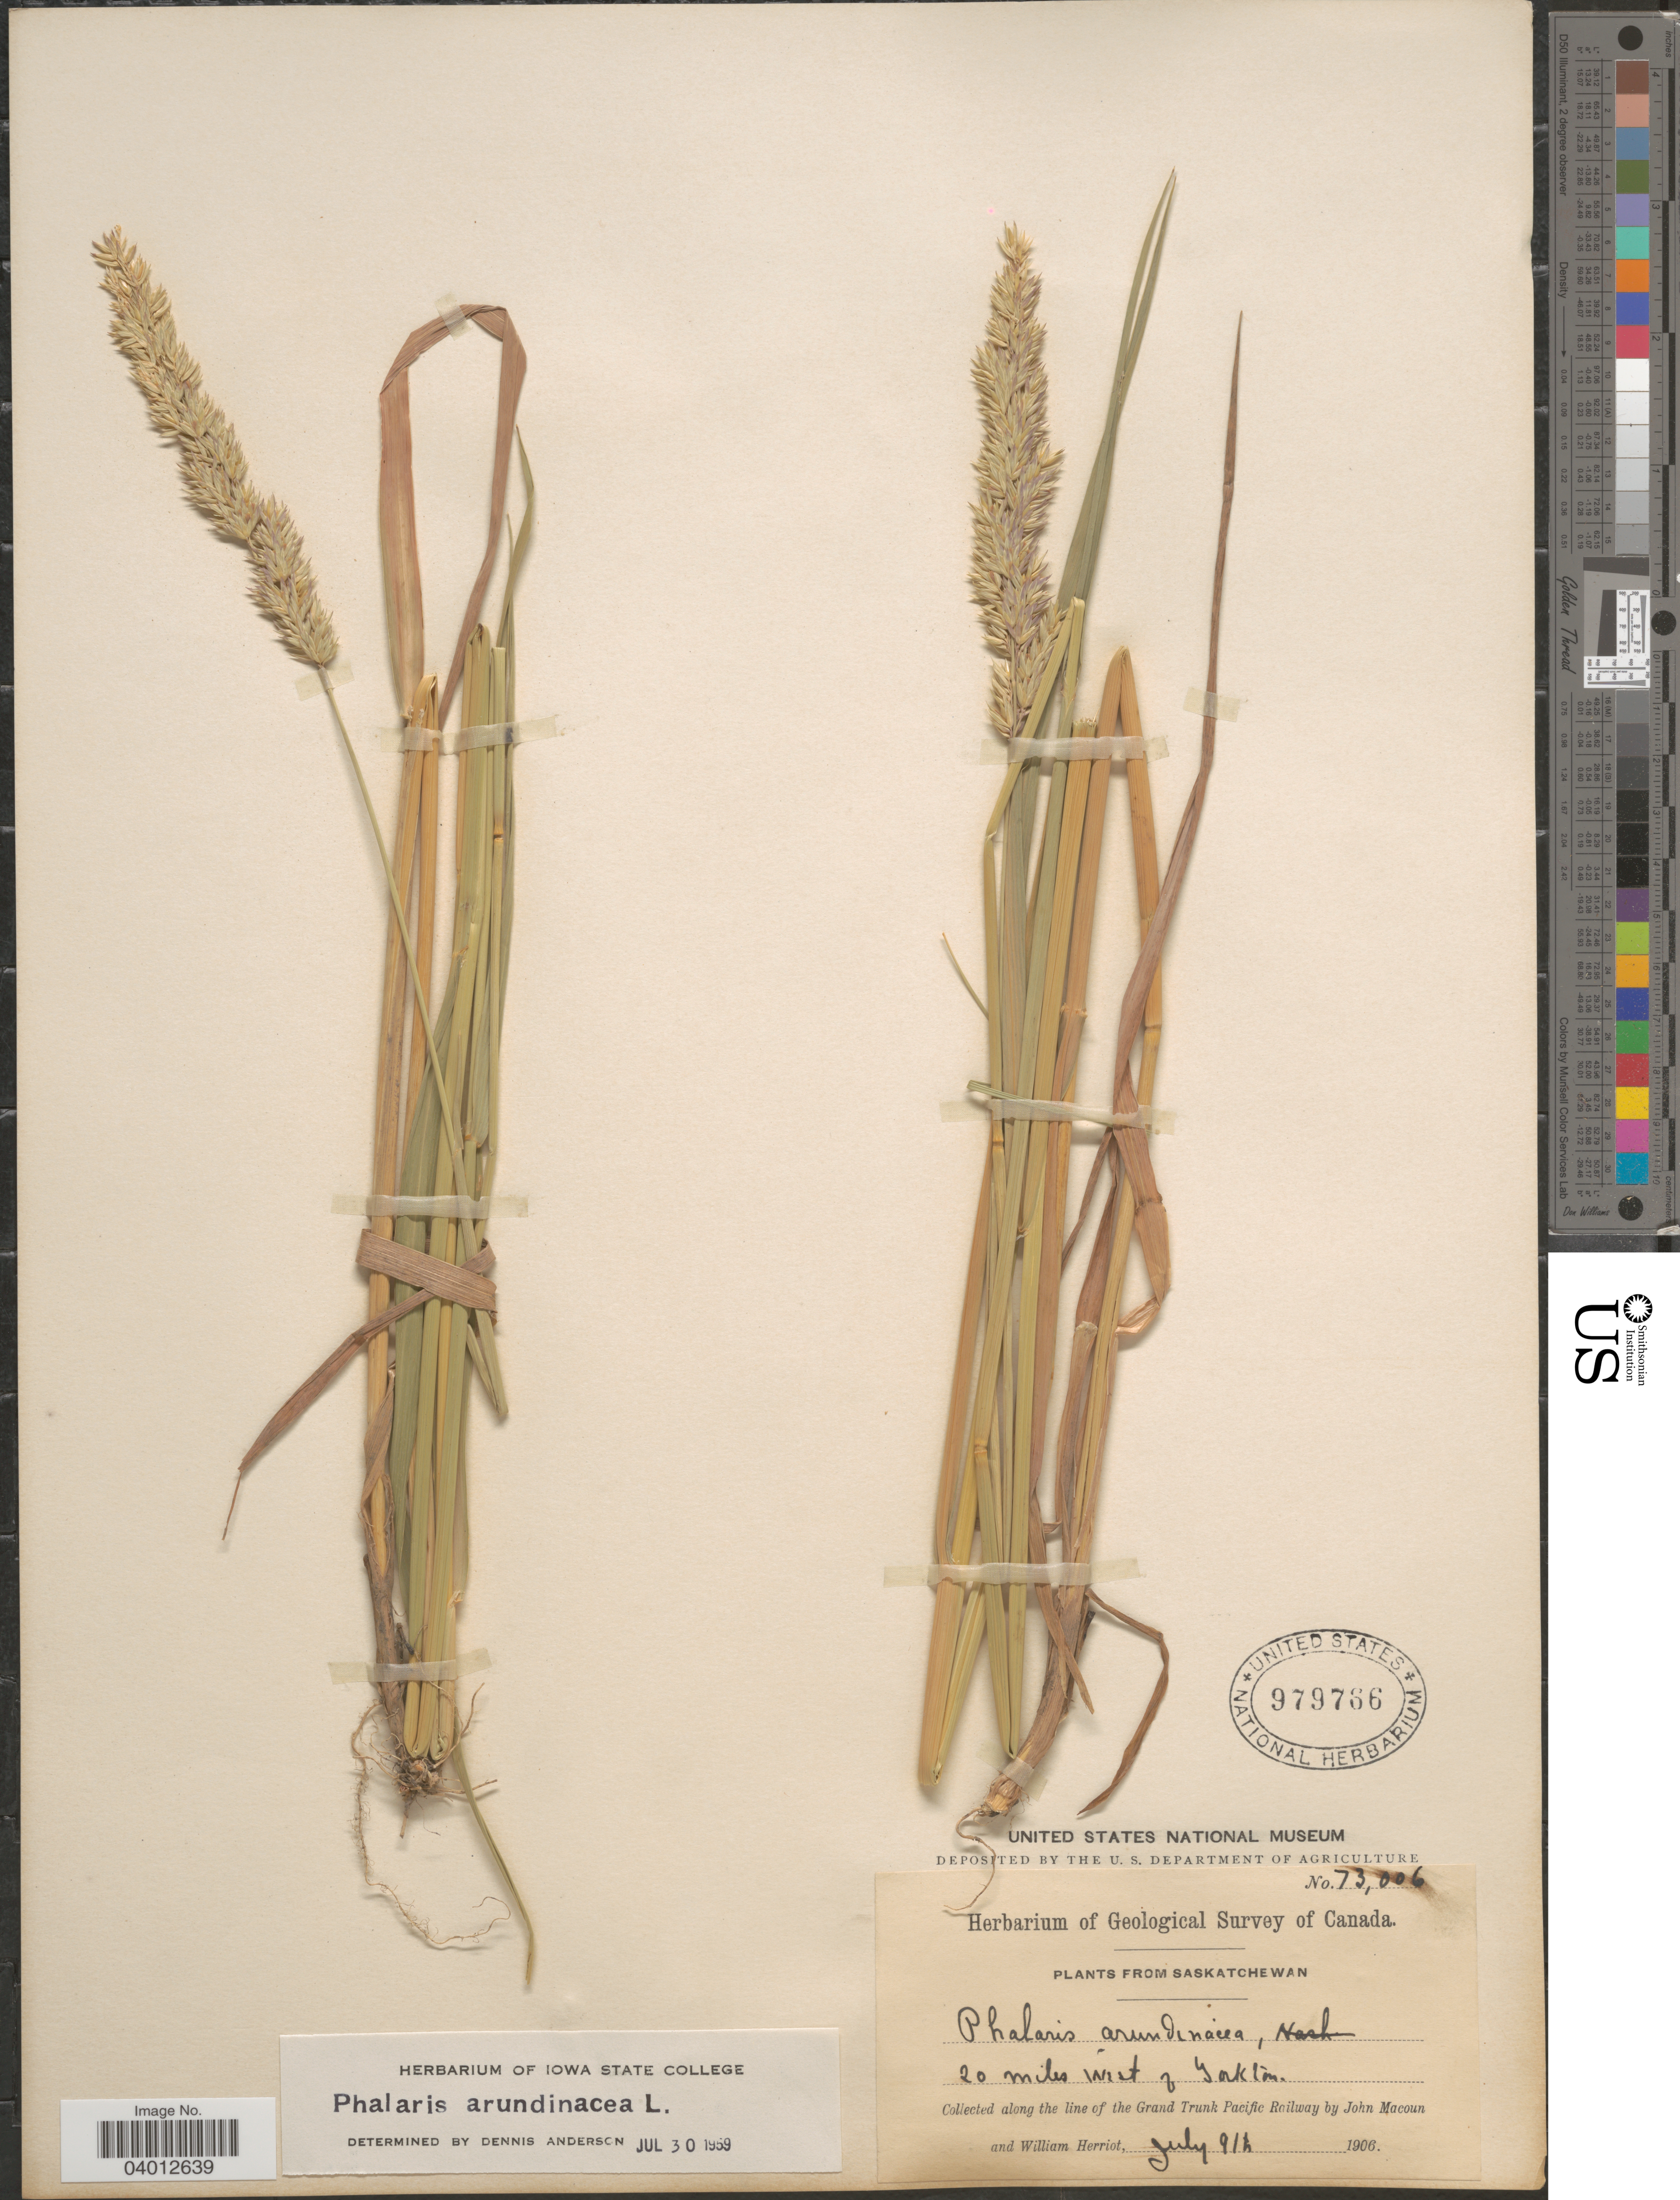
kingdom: Plantae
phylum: Tracheophyta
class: Liliopsida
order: Poales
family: Poaceae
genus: Phalaris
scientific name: Phalaris arundinacea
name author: L.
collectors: J. Macoun & W. Herriot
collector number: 73006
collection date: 1906-07-09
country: Canada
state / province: Saskatchewan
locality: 20 miles west of Yorkton. Along the line of the Grand Trunk Pacific Railway.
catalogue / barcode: US 979766